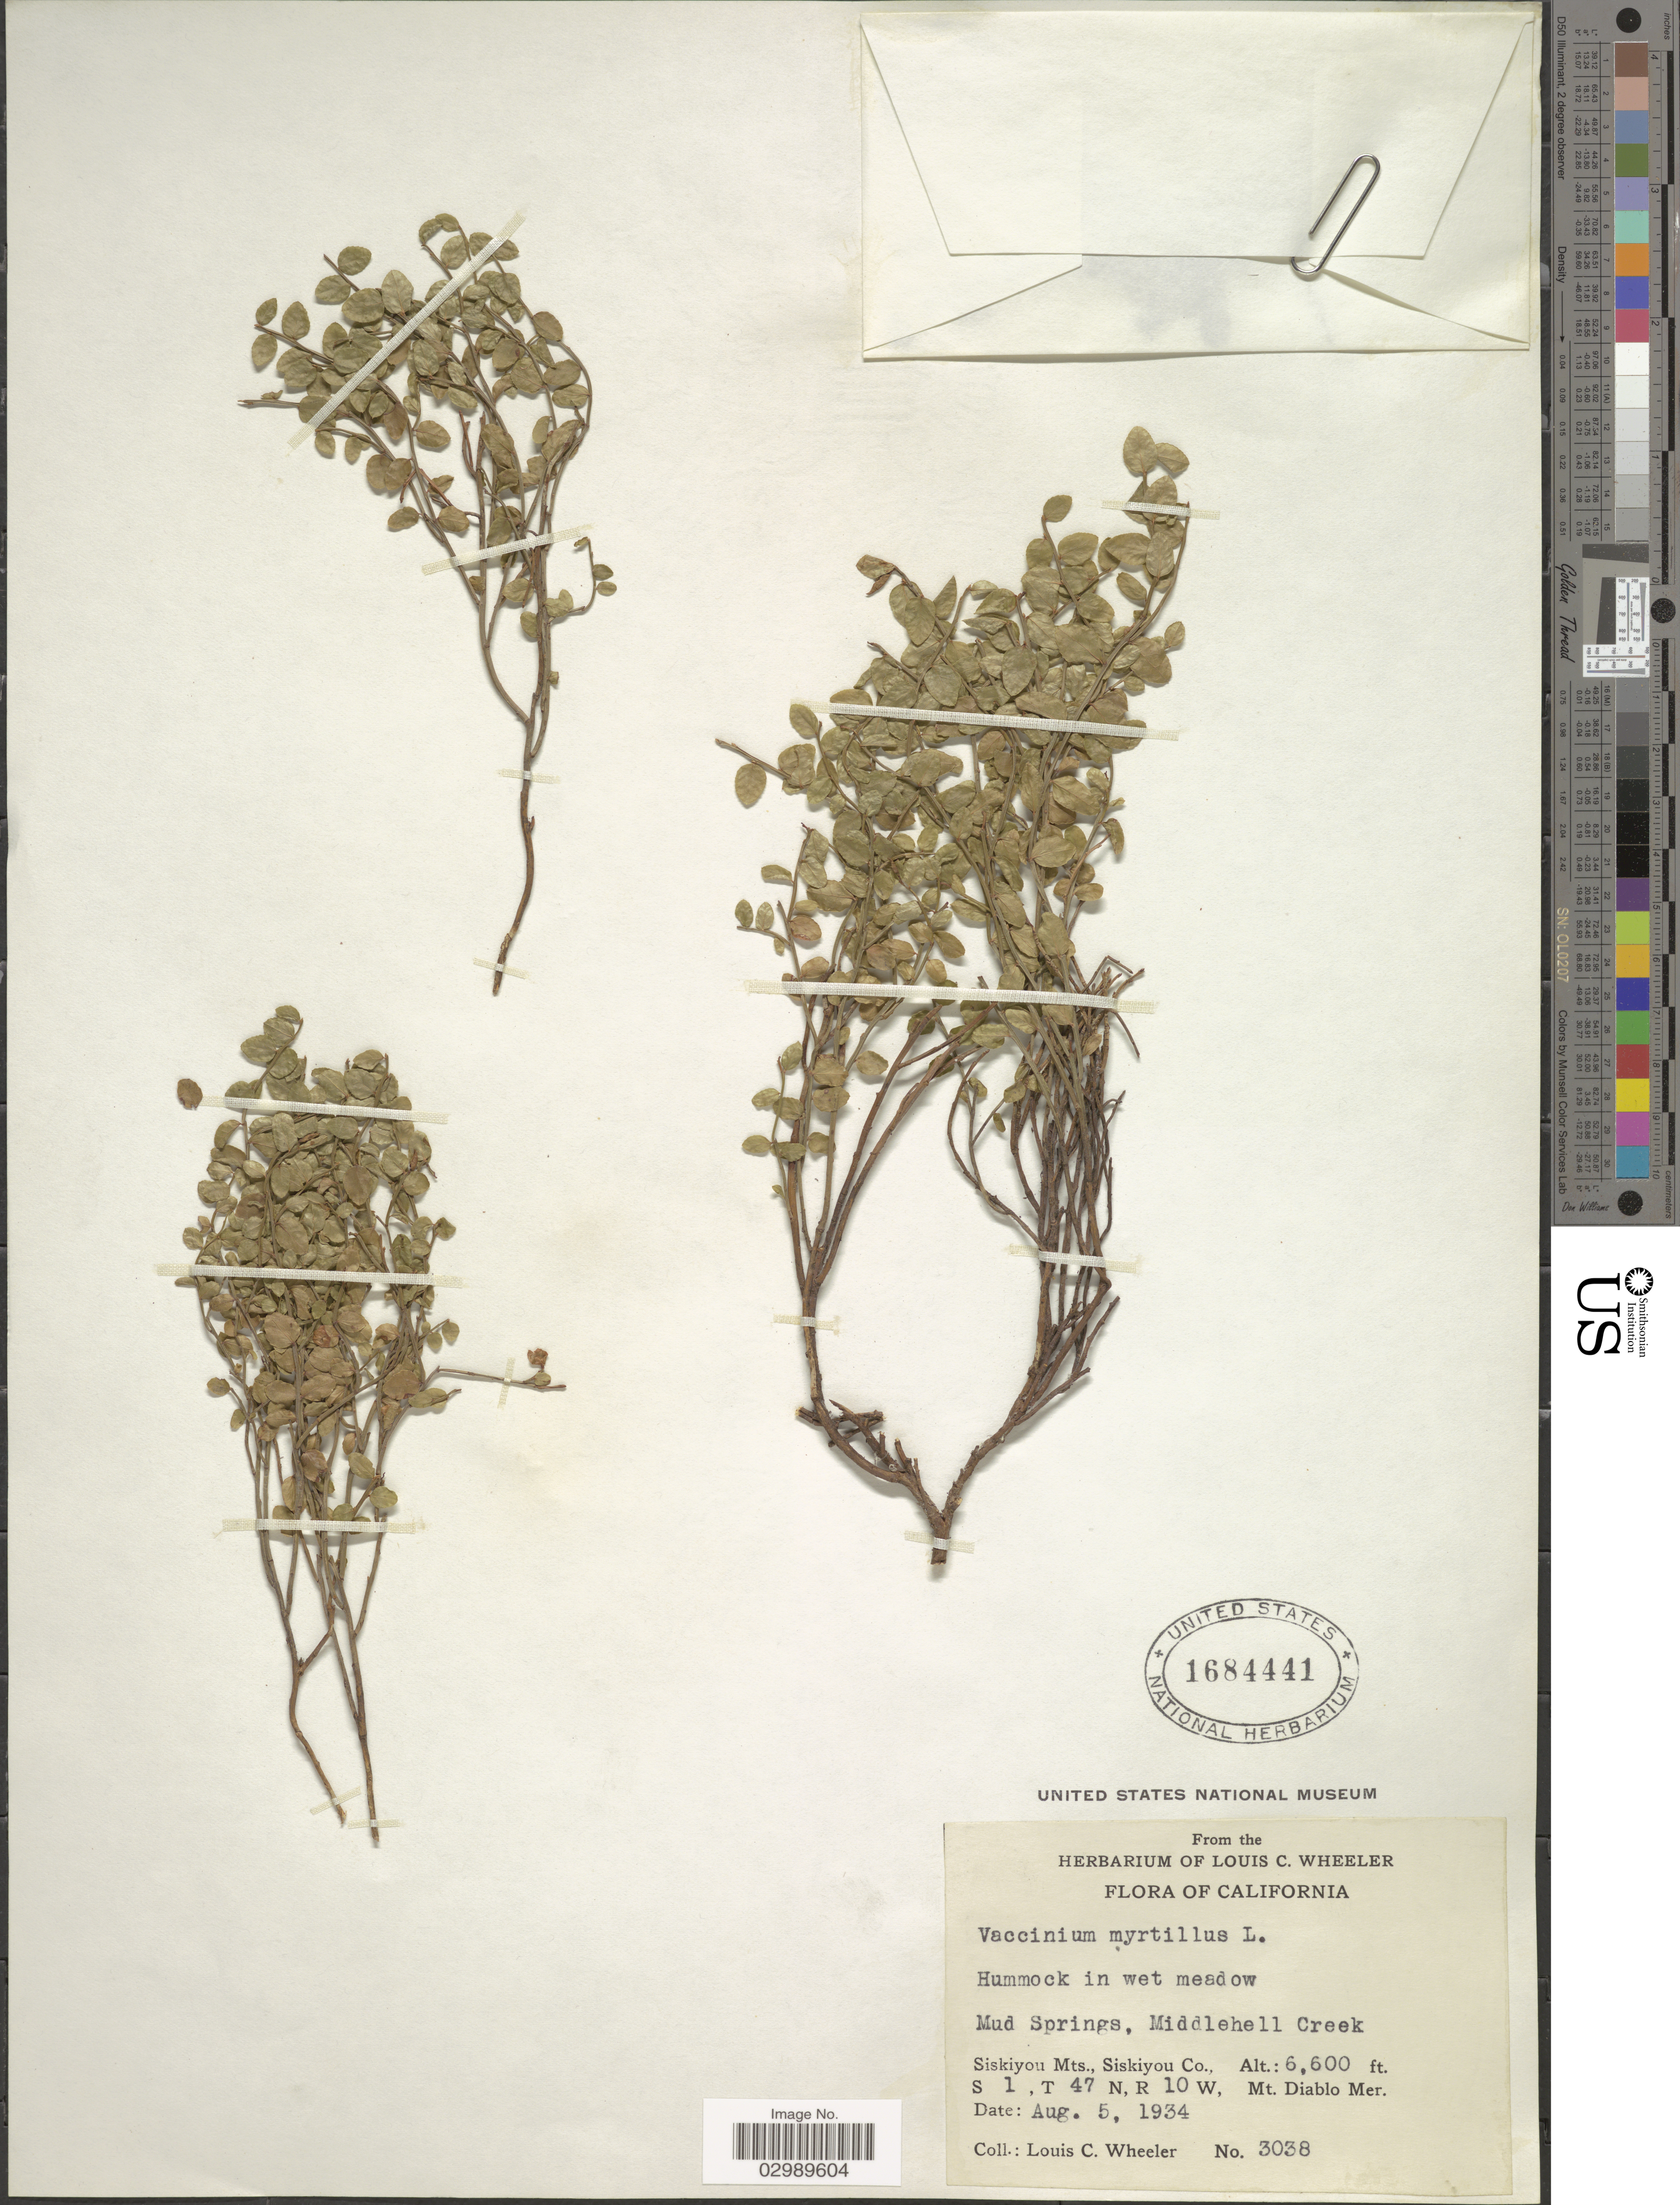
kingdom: Plantae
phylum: Tracheophyta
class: Magnoliopsida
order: Ericales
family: Ericaceae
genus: Vaccinium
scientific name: Vaccinium scoparium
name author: Leiberg ex Coville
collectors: L. C. Wheeler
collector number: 3038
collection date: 1934-08-05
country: United States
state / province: California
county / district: Siskiyou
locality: Mud Springs, Middlehell Creek, Siskiyou Mts., Siskiyou Co., S1, T47N, R10W, Mt. Diablo Mer.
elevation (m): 2012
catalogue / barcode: US 1684441